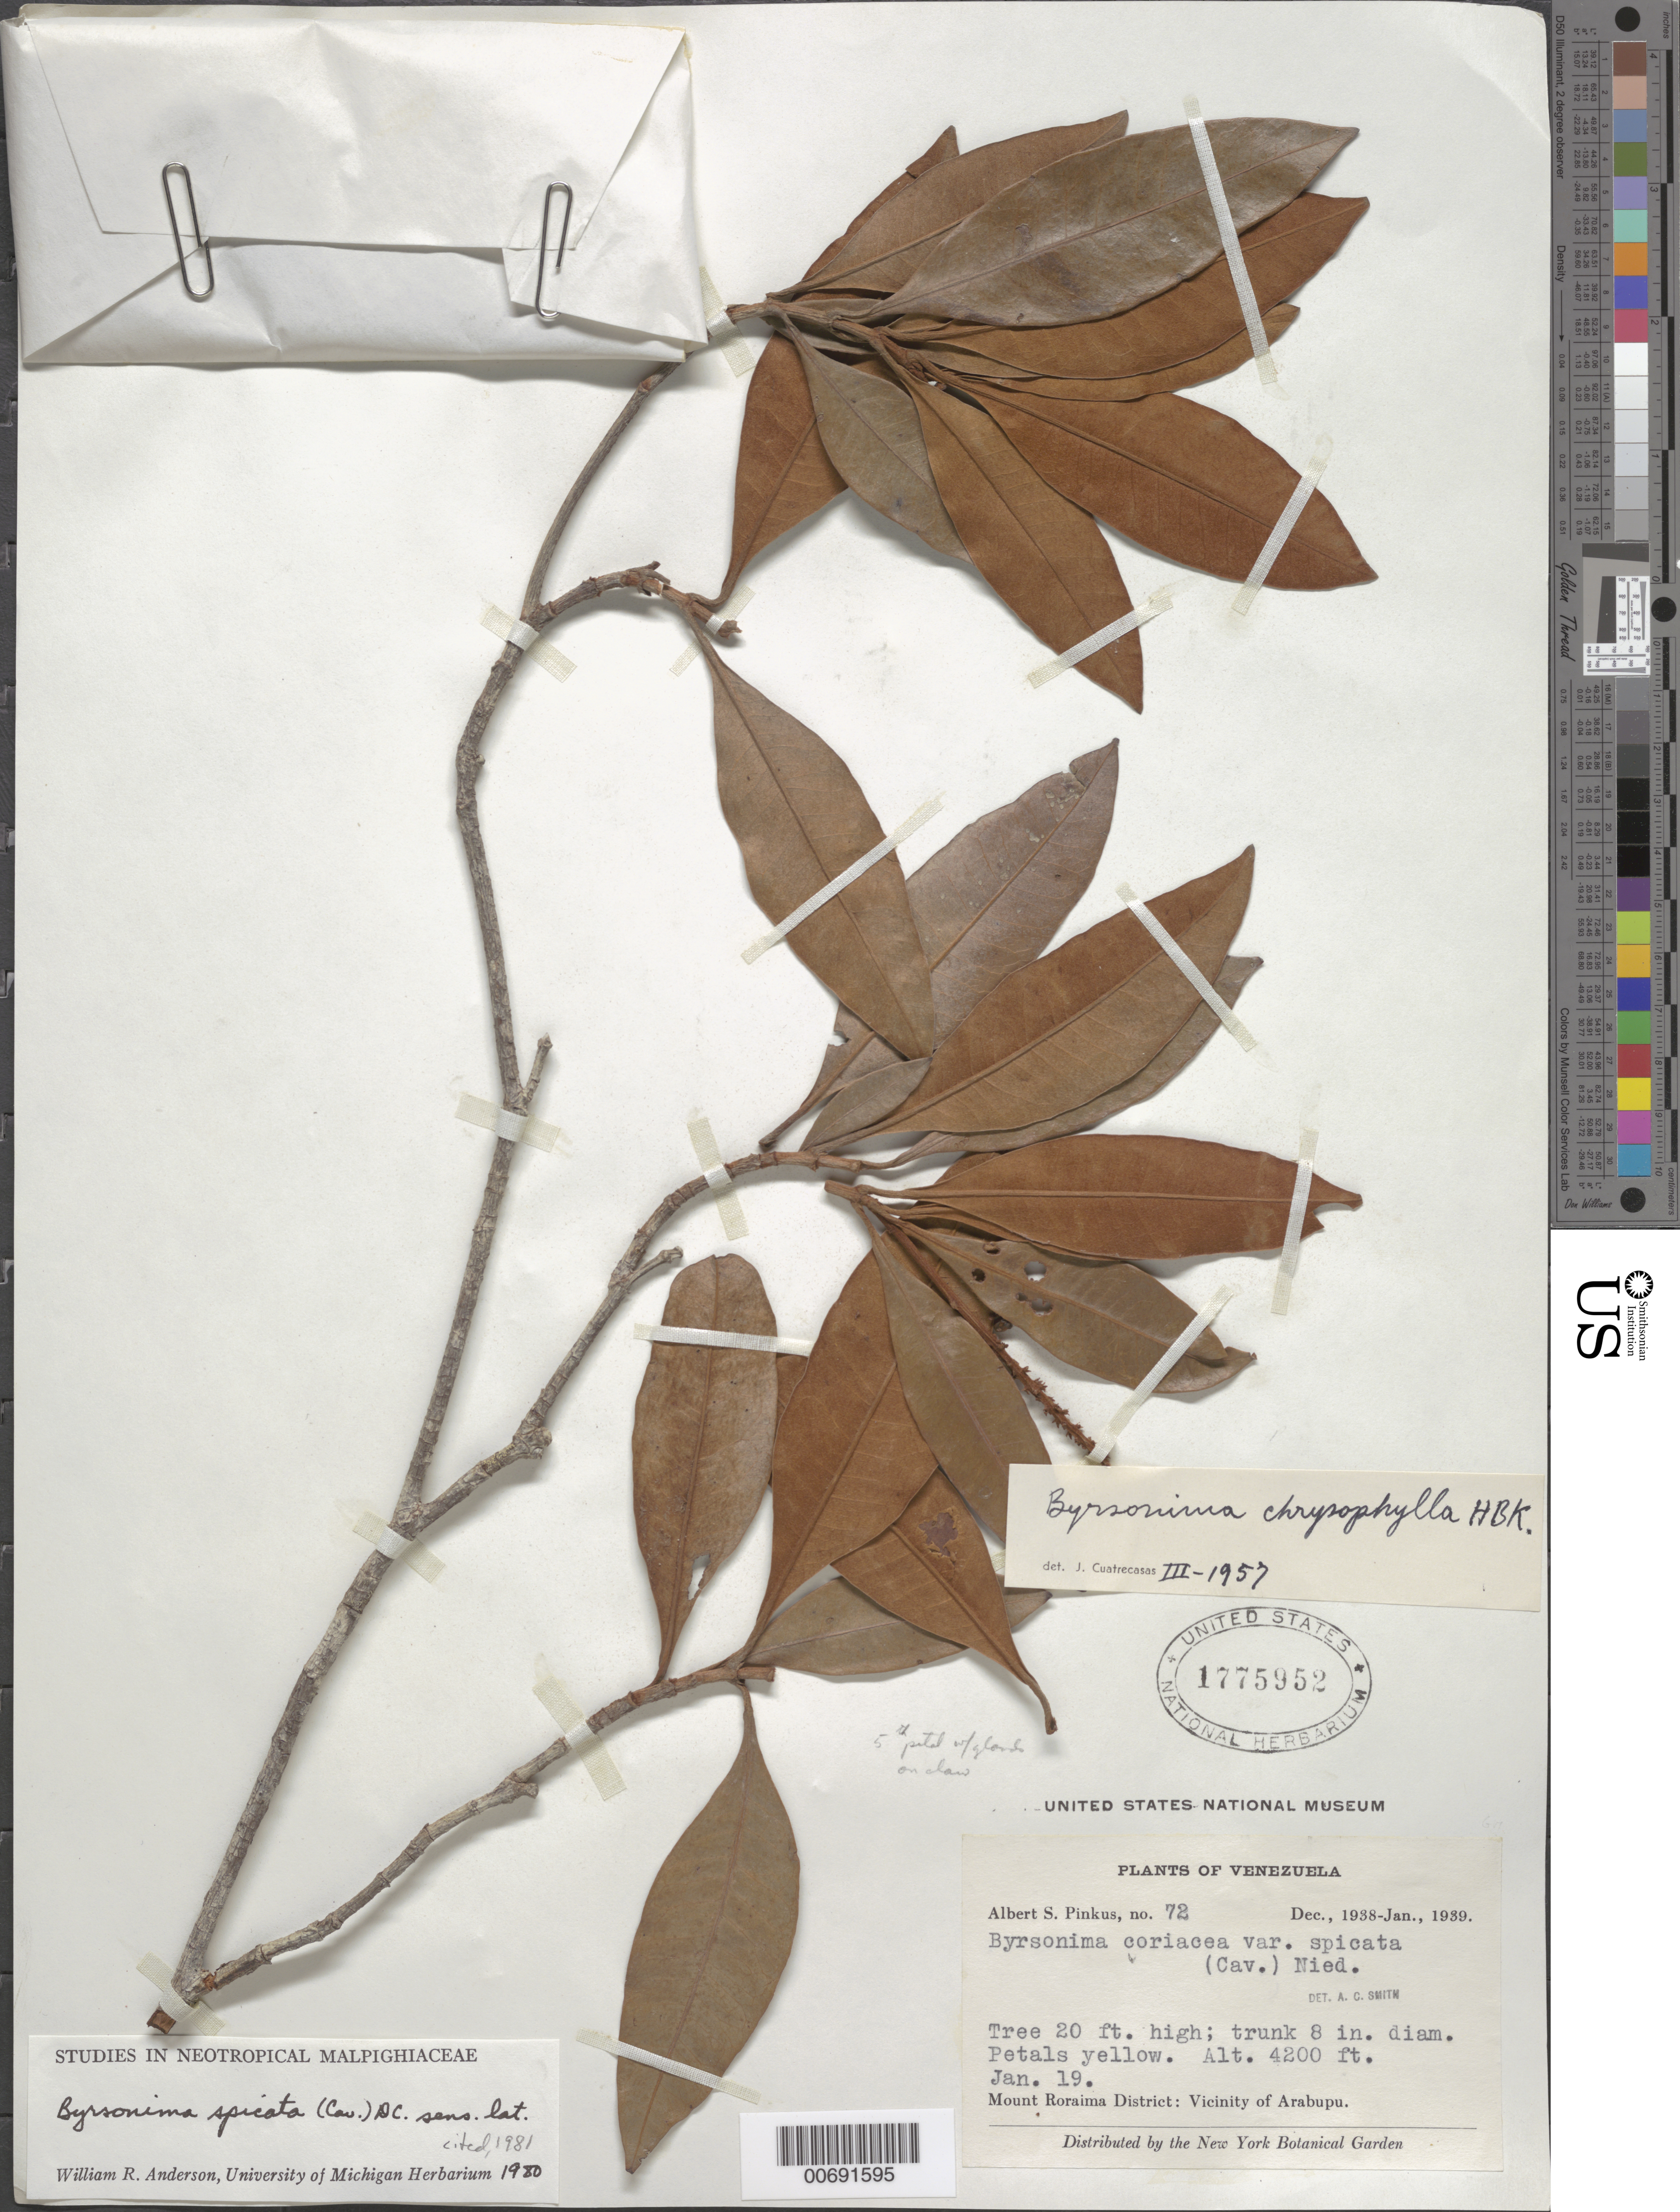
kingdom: Plantae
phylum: Tracheophyta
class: Magnoliopsida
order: Malpighiales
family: Malpighiaceae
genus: Byrsonima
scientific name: Byrsonima spicata (Cav.) DC.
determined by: Anderson, W. R., (MICH), University of Michigan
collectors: A. Pinkus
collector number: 72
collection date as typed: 19-Jan-39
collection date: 1939-01-19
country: Venezuela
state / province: Bolívar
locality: Mt. Roraima District; vic of Arabupu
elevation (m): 1280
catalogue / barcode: US 1775952